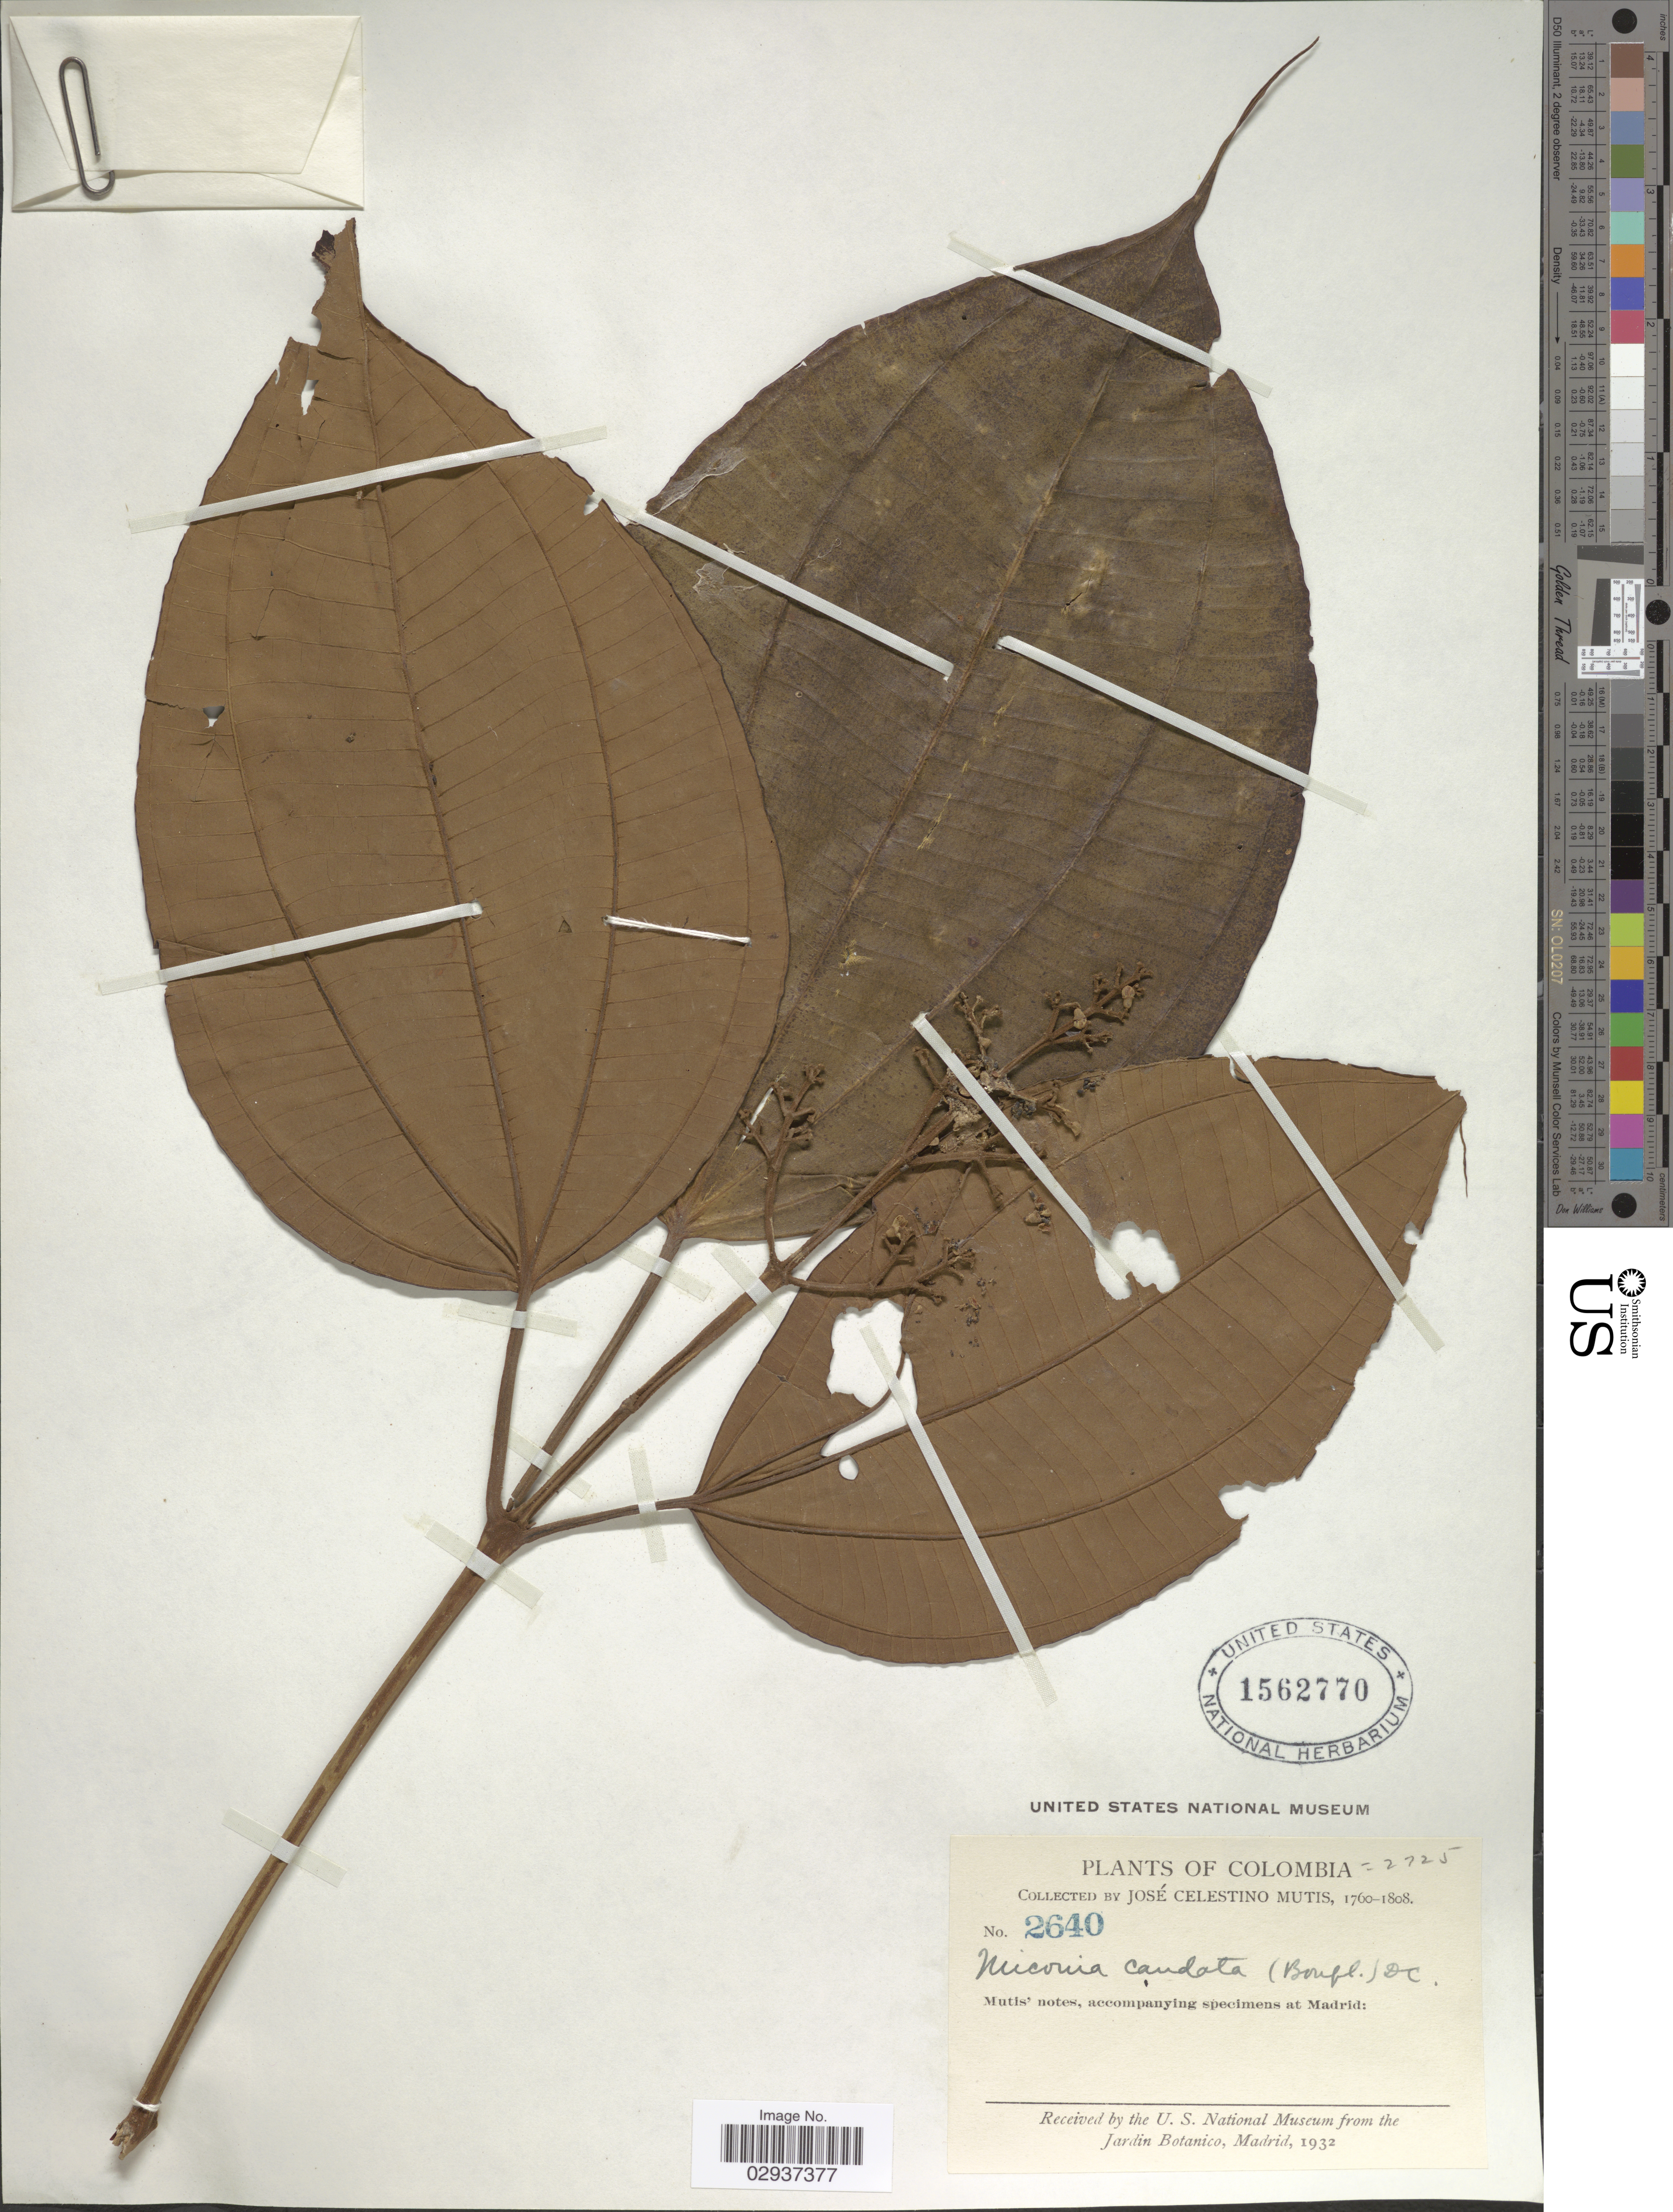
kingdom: Plantae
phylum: Tracheophyta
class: Magnoliopsida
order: Myrtales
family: Melastomataceae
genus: Miconia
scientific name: Miconia caudata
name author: (Bonpl.) DC.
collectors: J. C. B. Mutis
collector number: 2640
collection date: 1760/1808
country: Colombia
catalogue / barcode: US 1562770